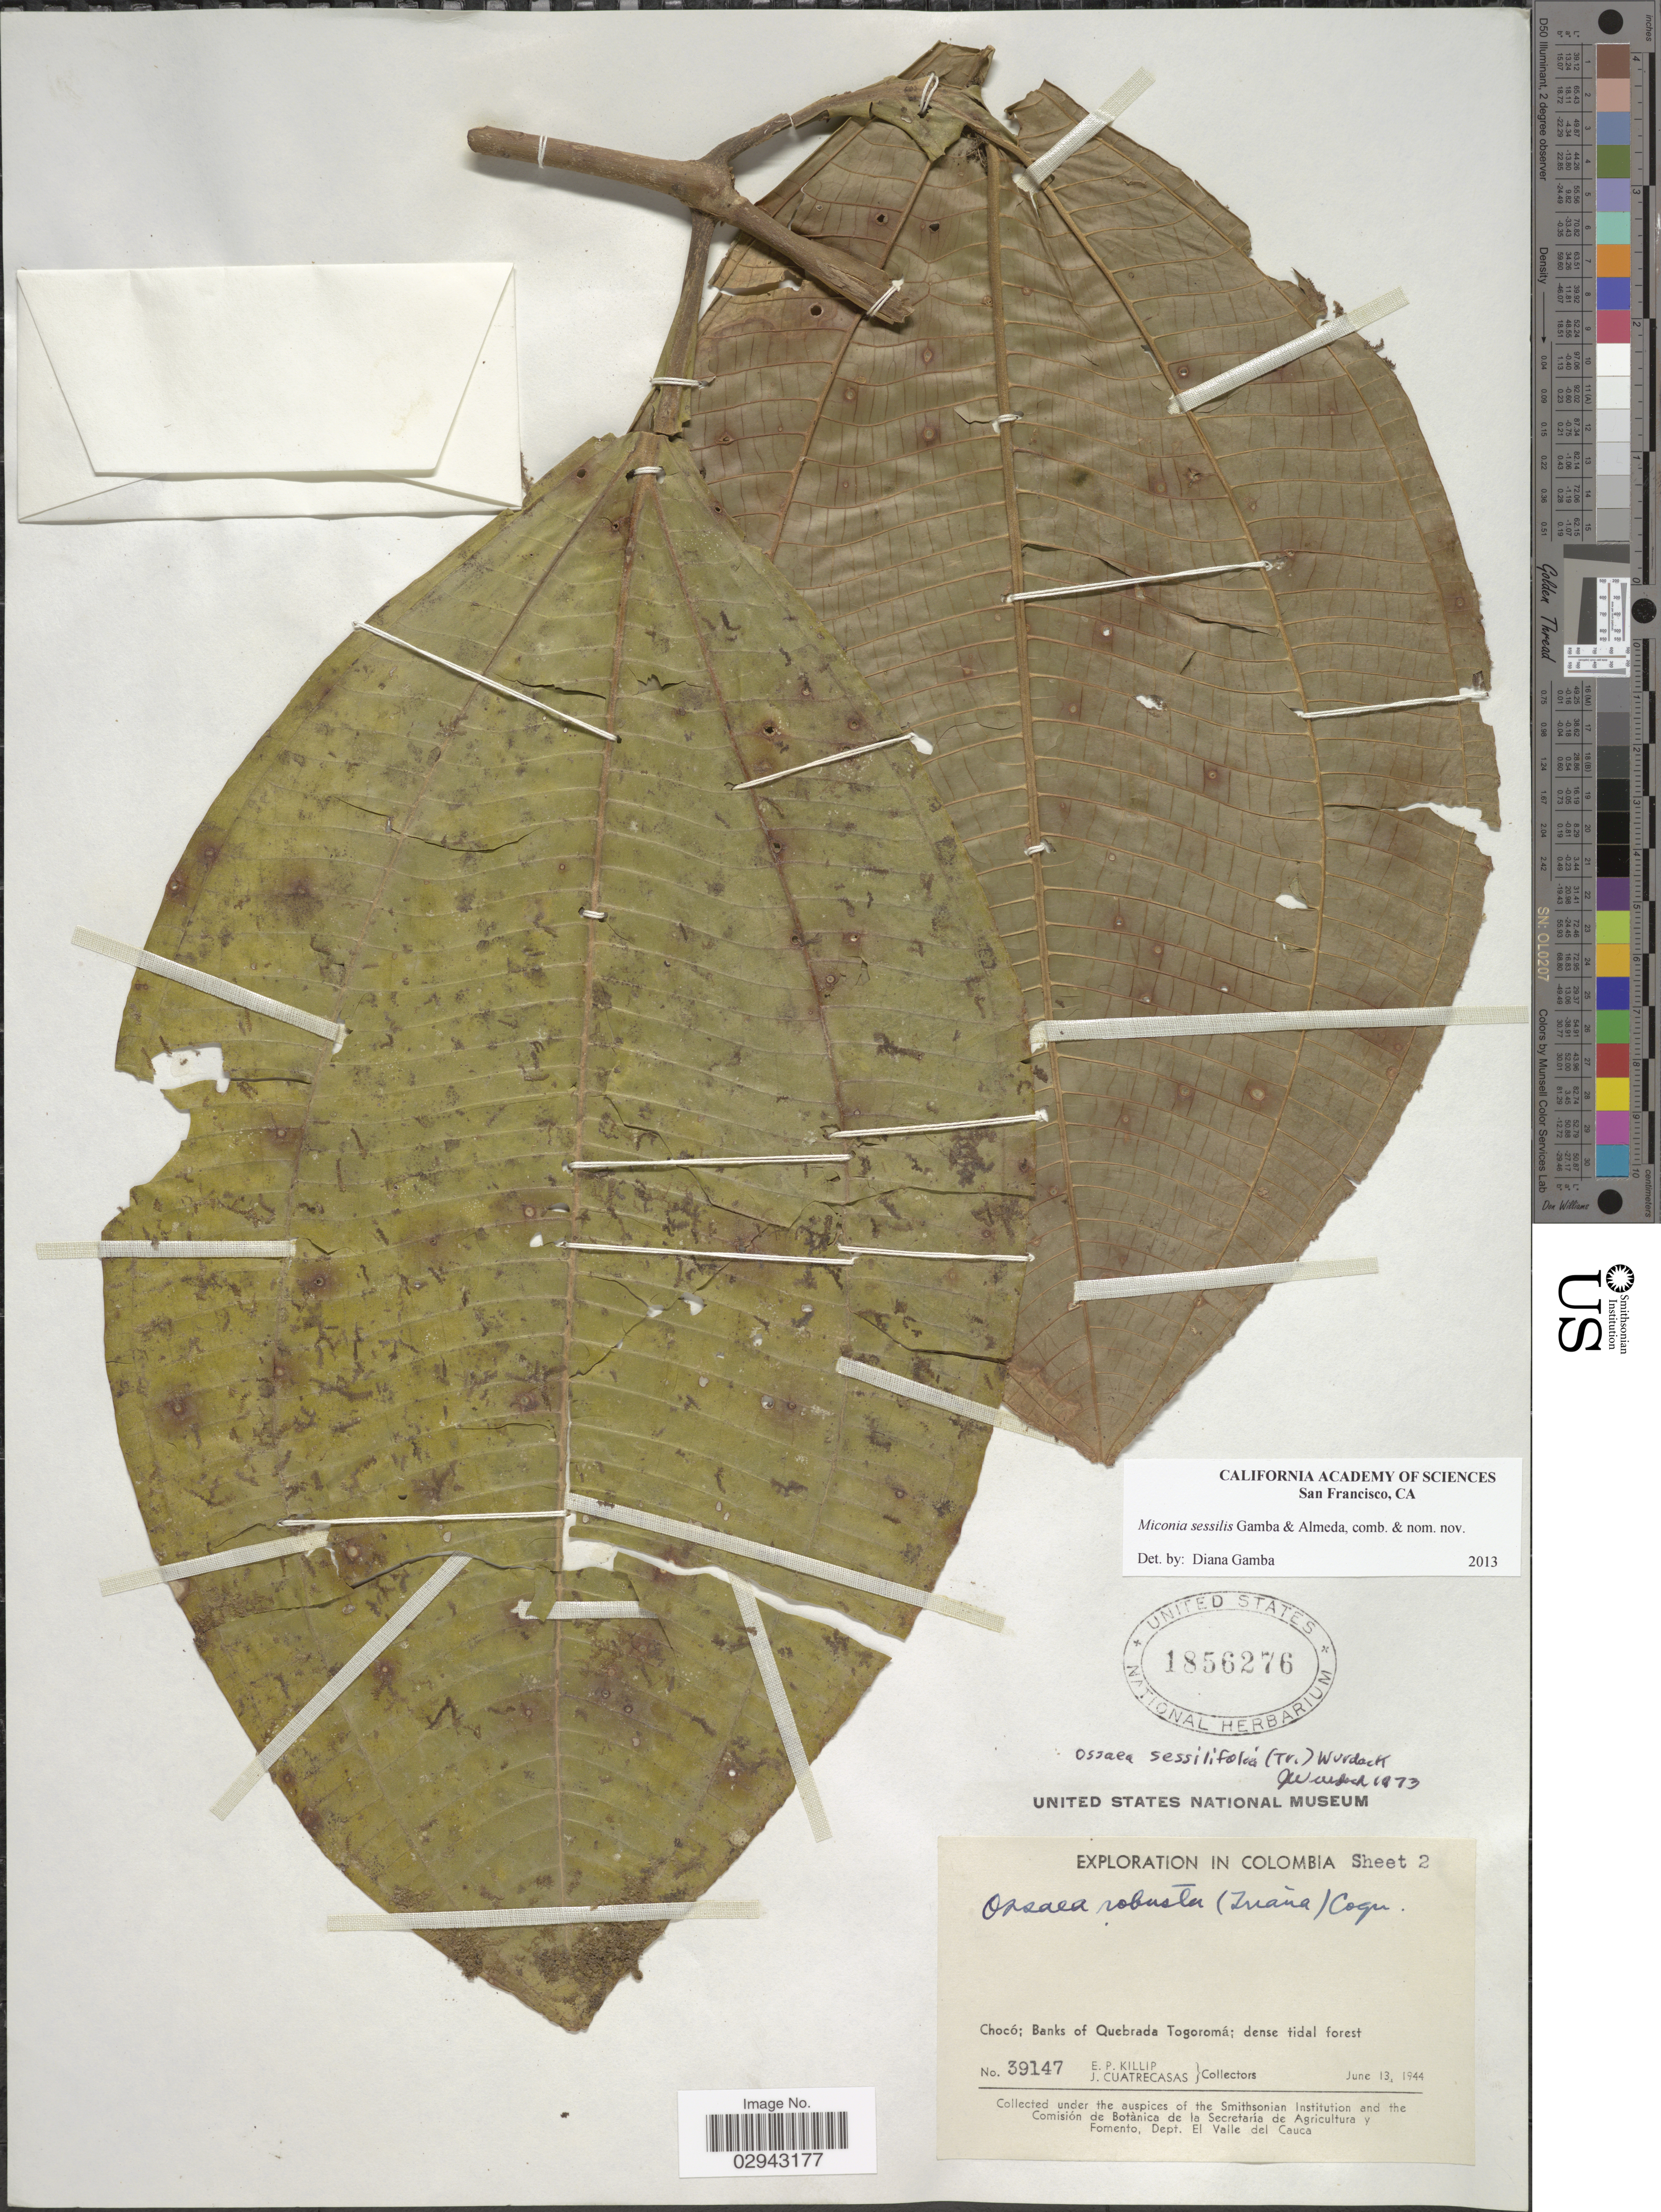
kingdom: Plantae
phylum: Tracheophyta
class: Magnoliopsida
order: Myrtales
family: Melastomataceae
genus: Miconia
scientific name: Miconia sessilis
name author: Gamba & Almeda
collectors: E. P. Killip & J. Cuatrecasas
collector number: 39147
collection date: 1944-06-13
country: Colombia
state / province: Chocó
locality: Banks of Quebrada Togoromá; dense tidal forst.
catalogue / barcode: US 1856276